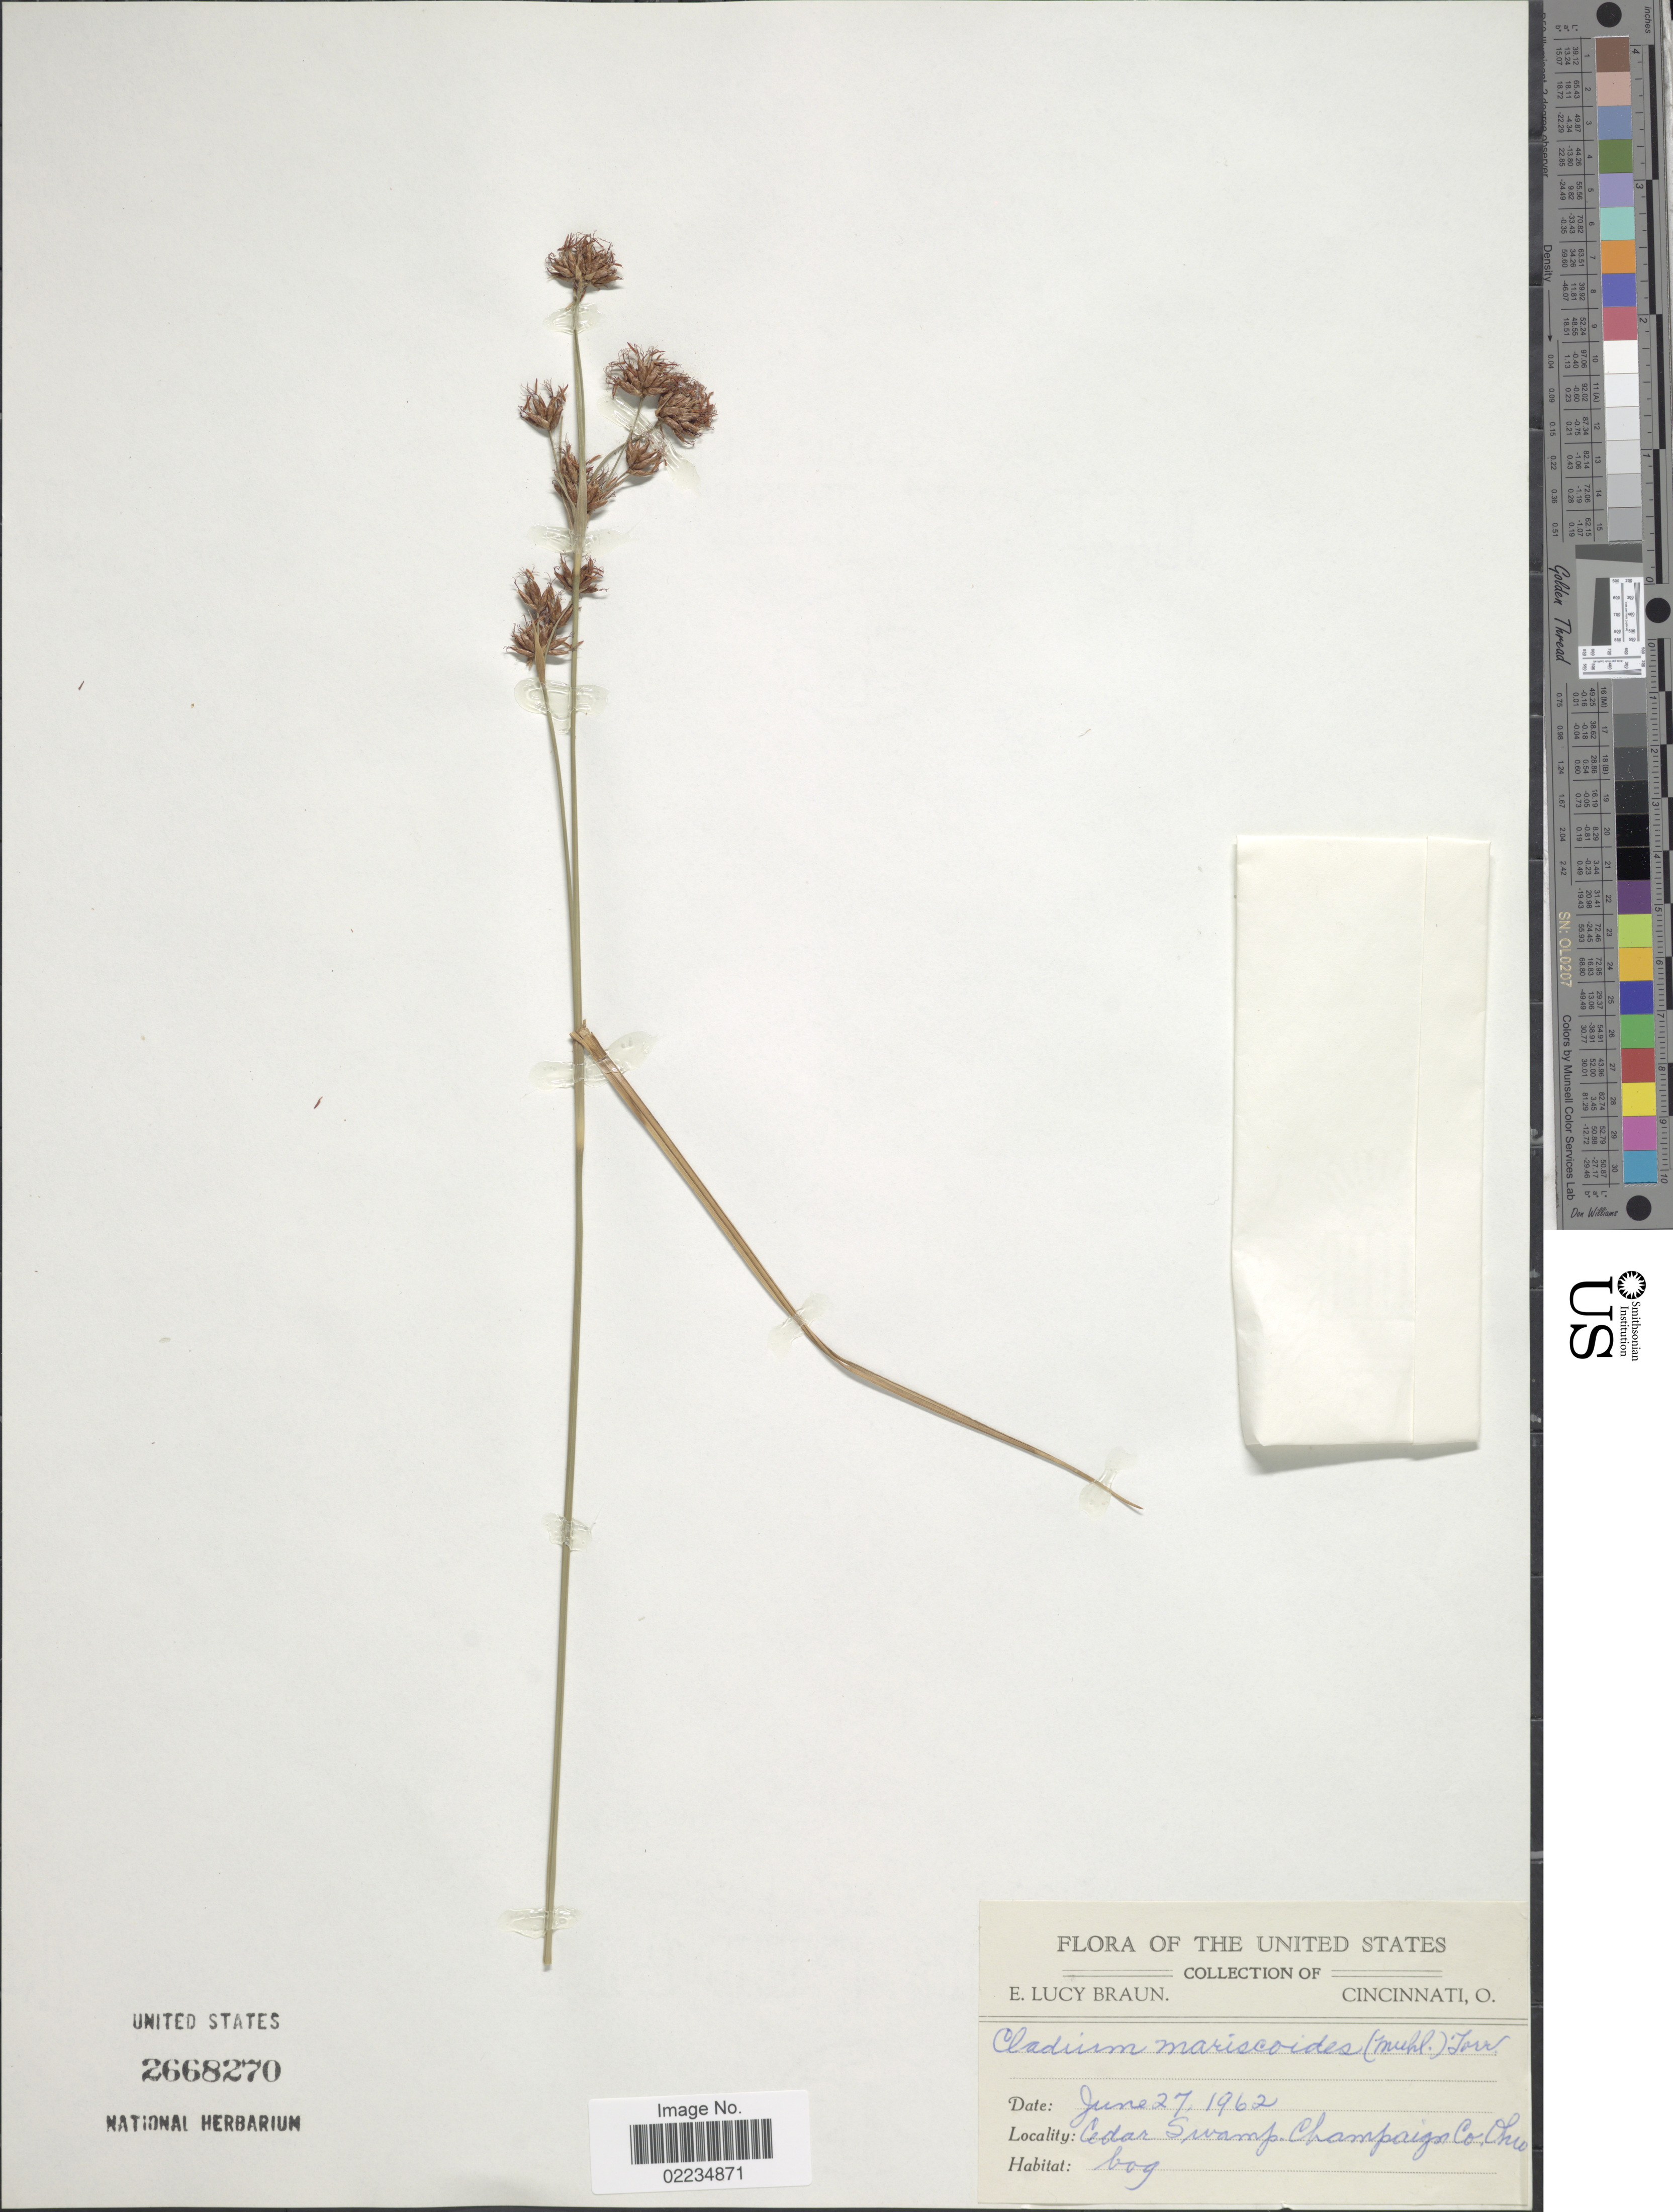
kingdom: Plantae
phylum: Tracheophyta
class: Liliopsida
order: Poales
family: Cyperaceae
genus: Cladium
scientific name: Cladium mariscoides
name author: (Muhl.) Torr.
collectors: E. L. Braun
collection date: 1962-06-27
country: United States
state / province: Ohio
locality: Cedar Swamp, Champaign Co., Ohio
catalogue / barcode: US 2668270